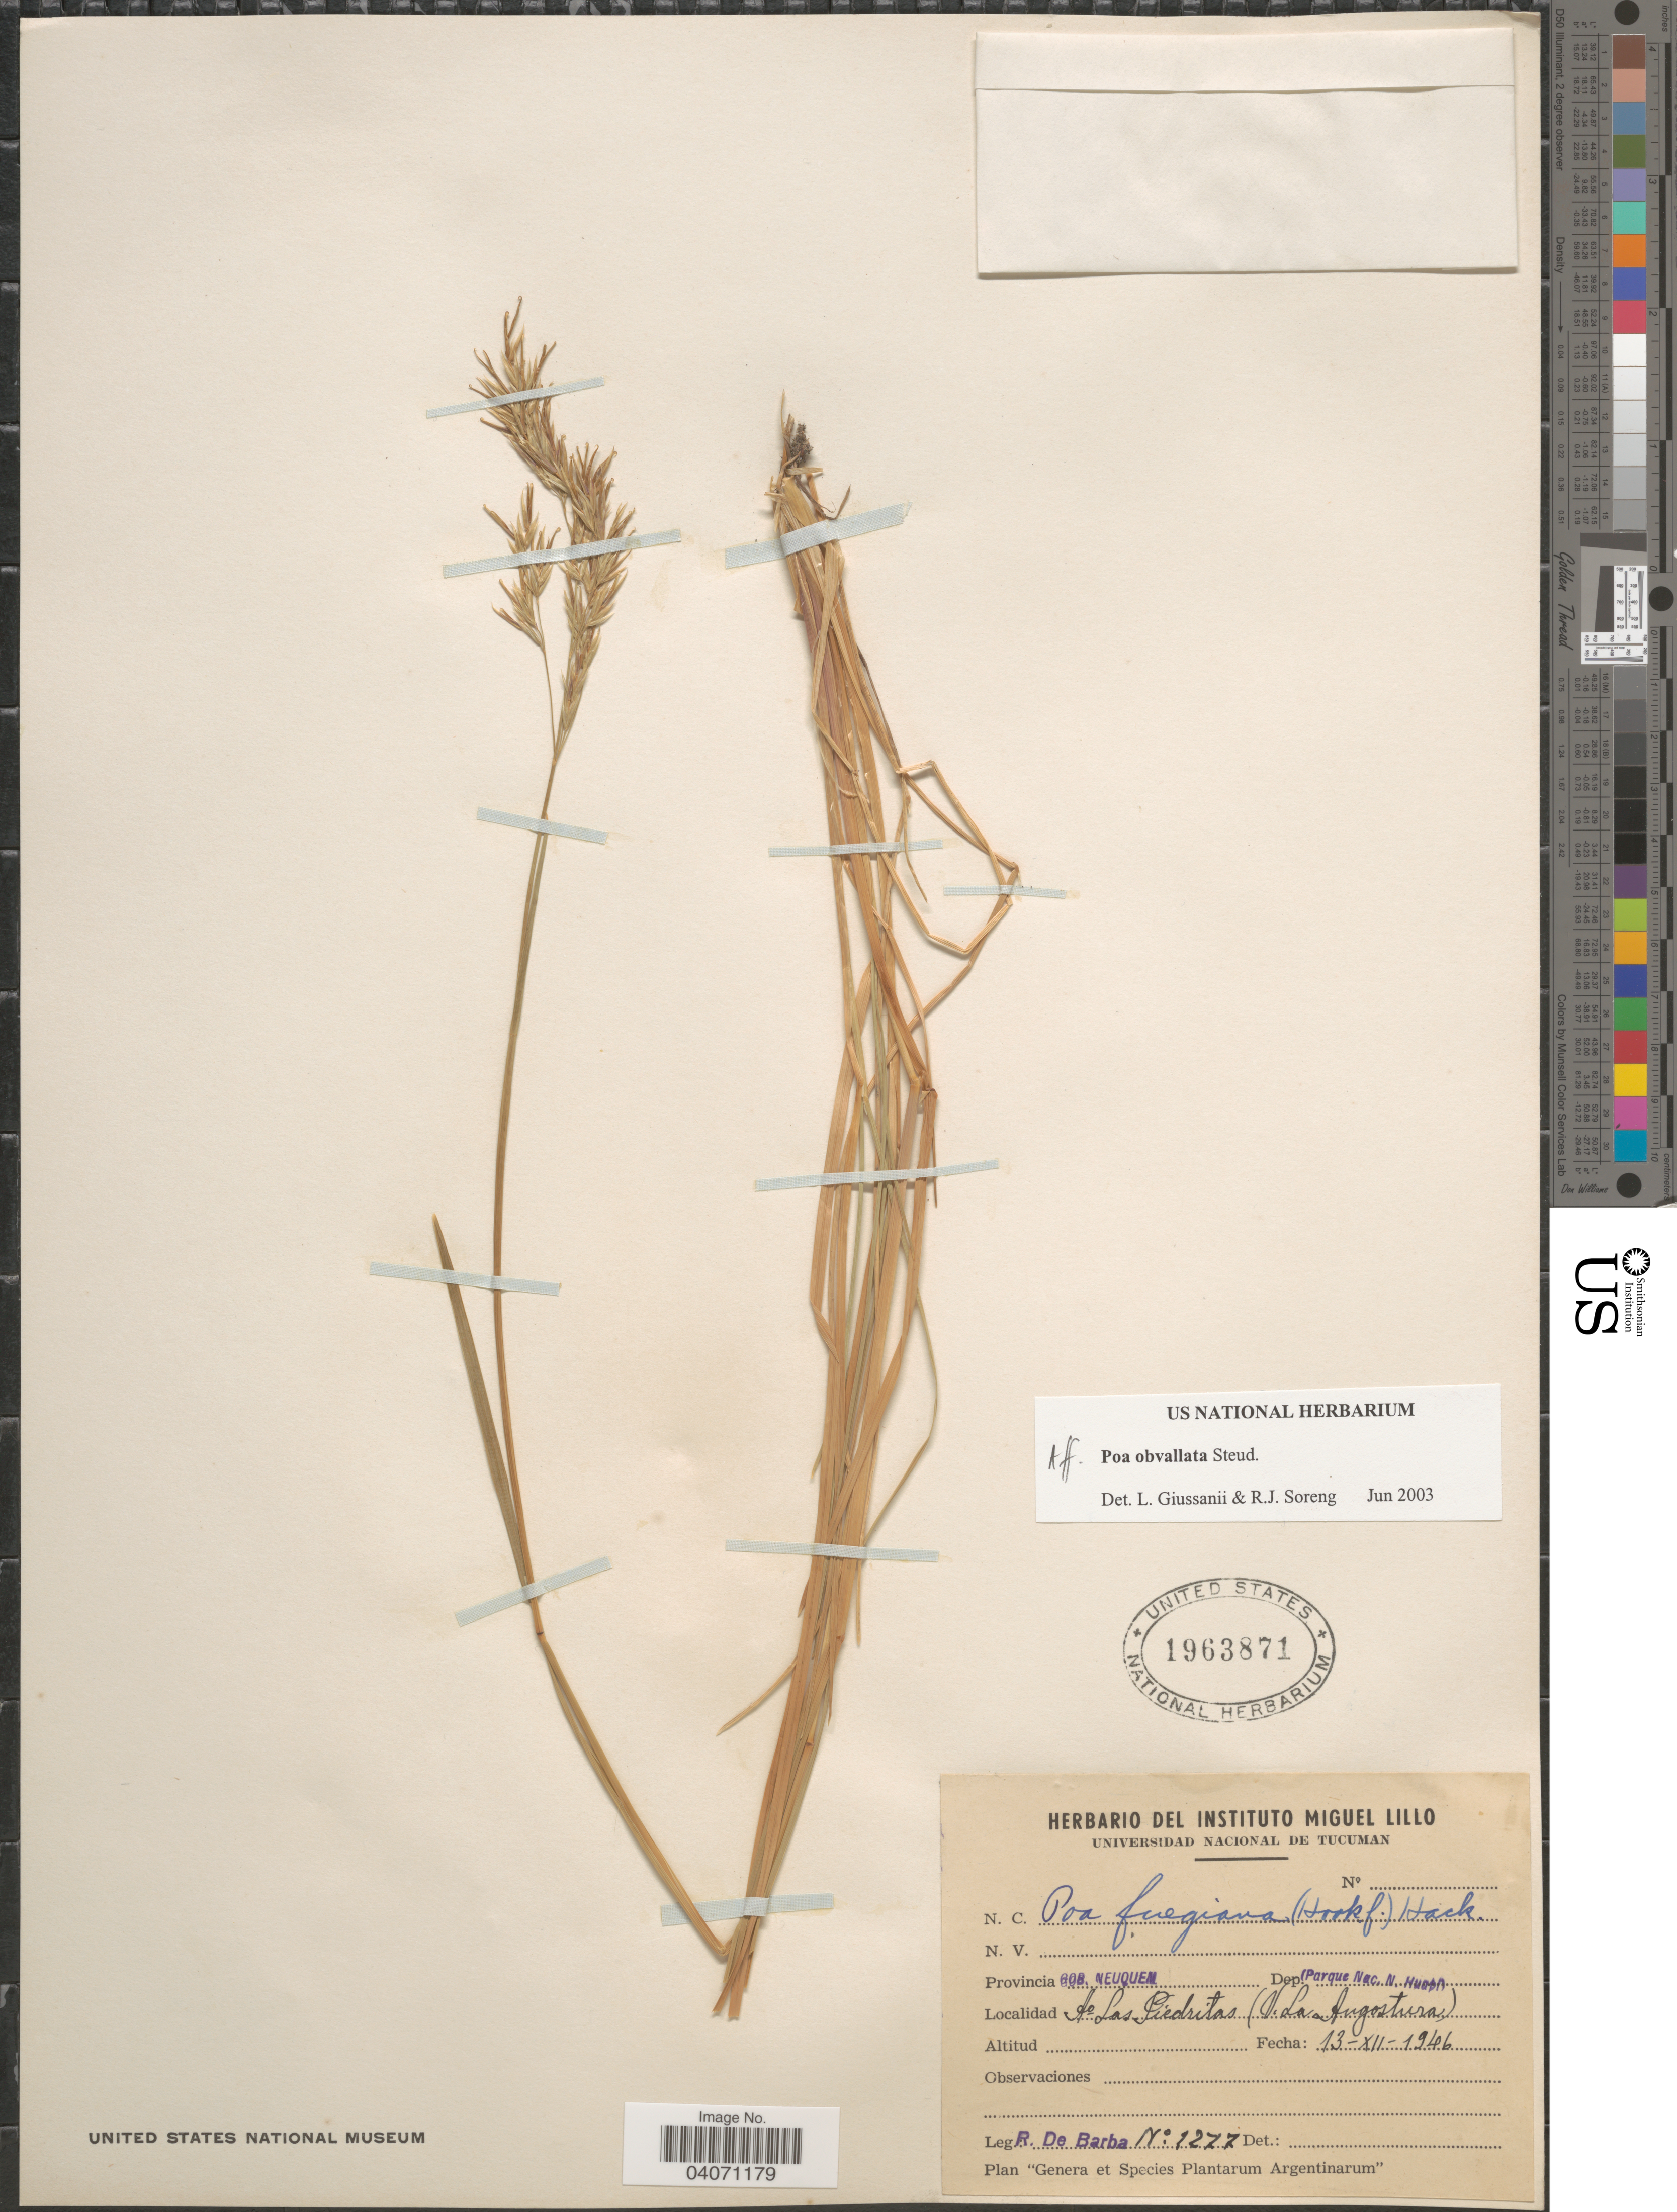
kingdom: Plantae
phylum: Tracheophyta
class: Liliopsida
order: Poales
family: Poaceae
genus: Poa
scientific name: Poa obvallata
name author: Steud.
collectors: R. De Barba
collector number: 1277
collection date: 1946-12-13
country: Argentina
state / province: Neuquen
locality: Gob. Neuquen. Dep. (Parque Nac. N. Huapí). Ho Las Piedritas (V. La Angostura).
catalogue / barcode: US 1963871